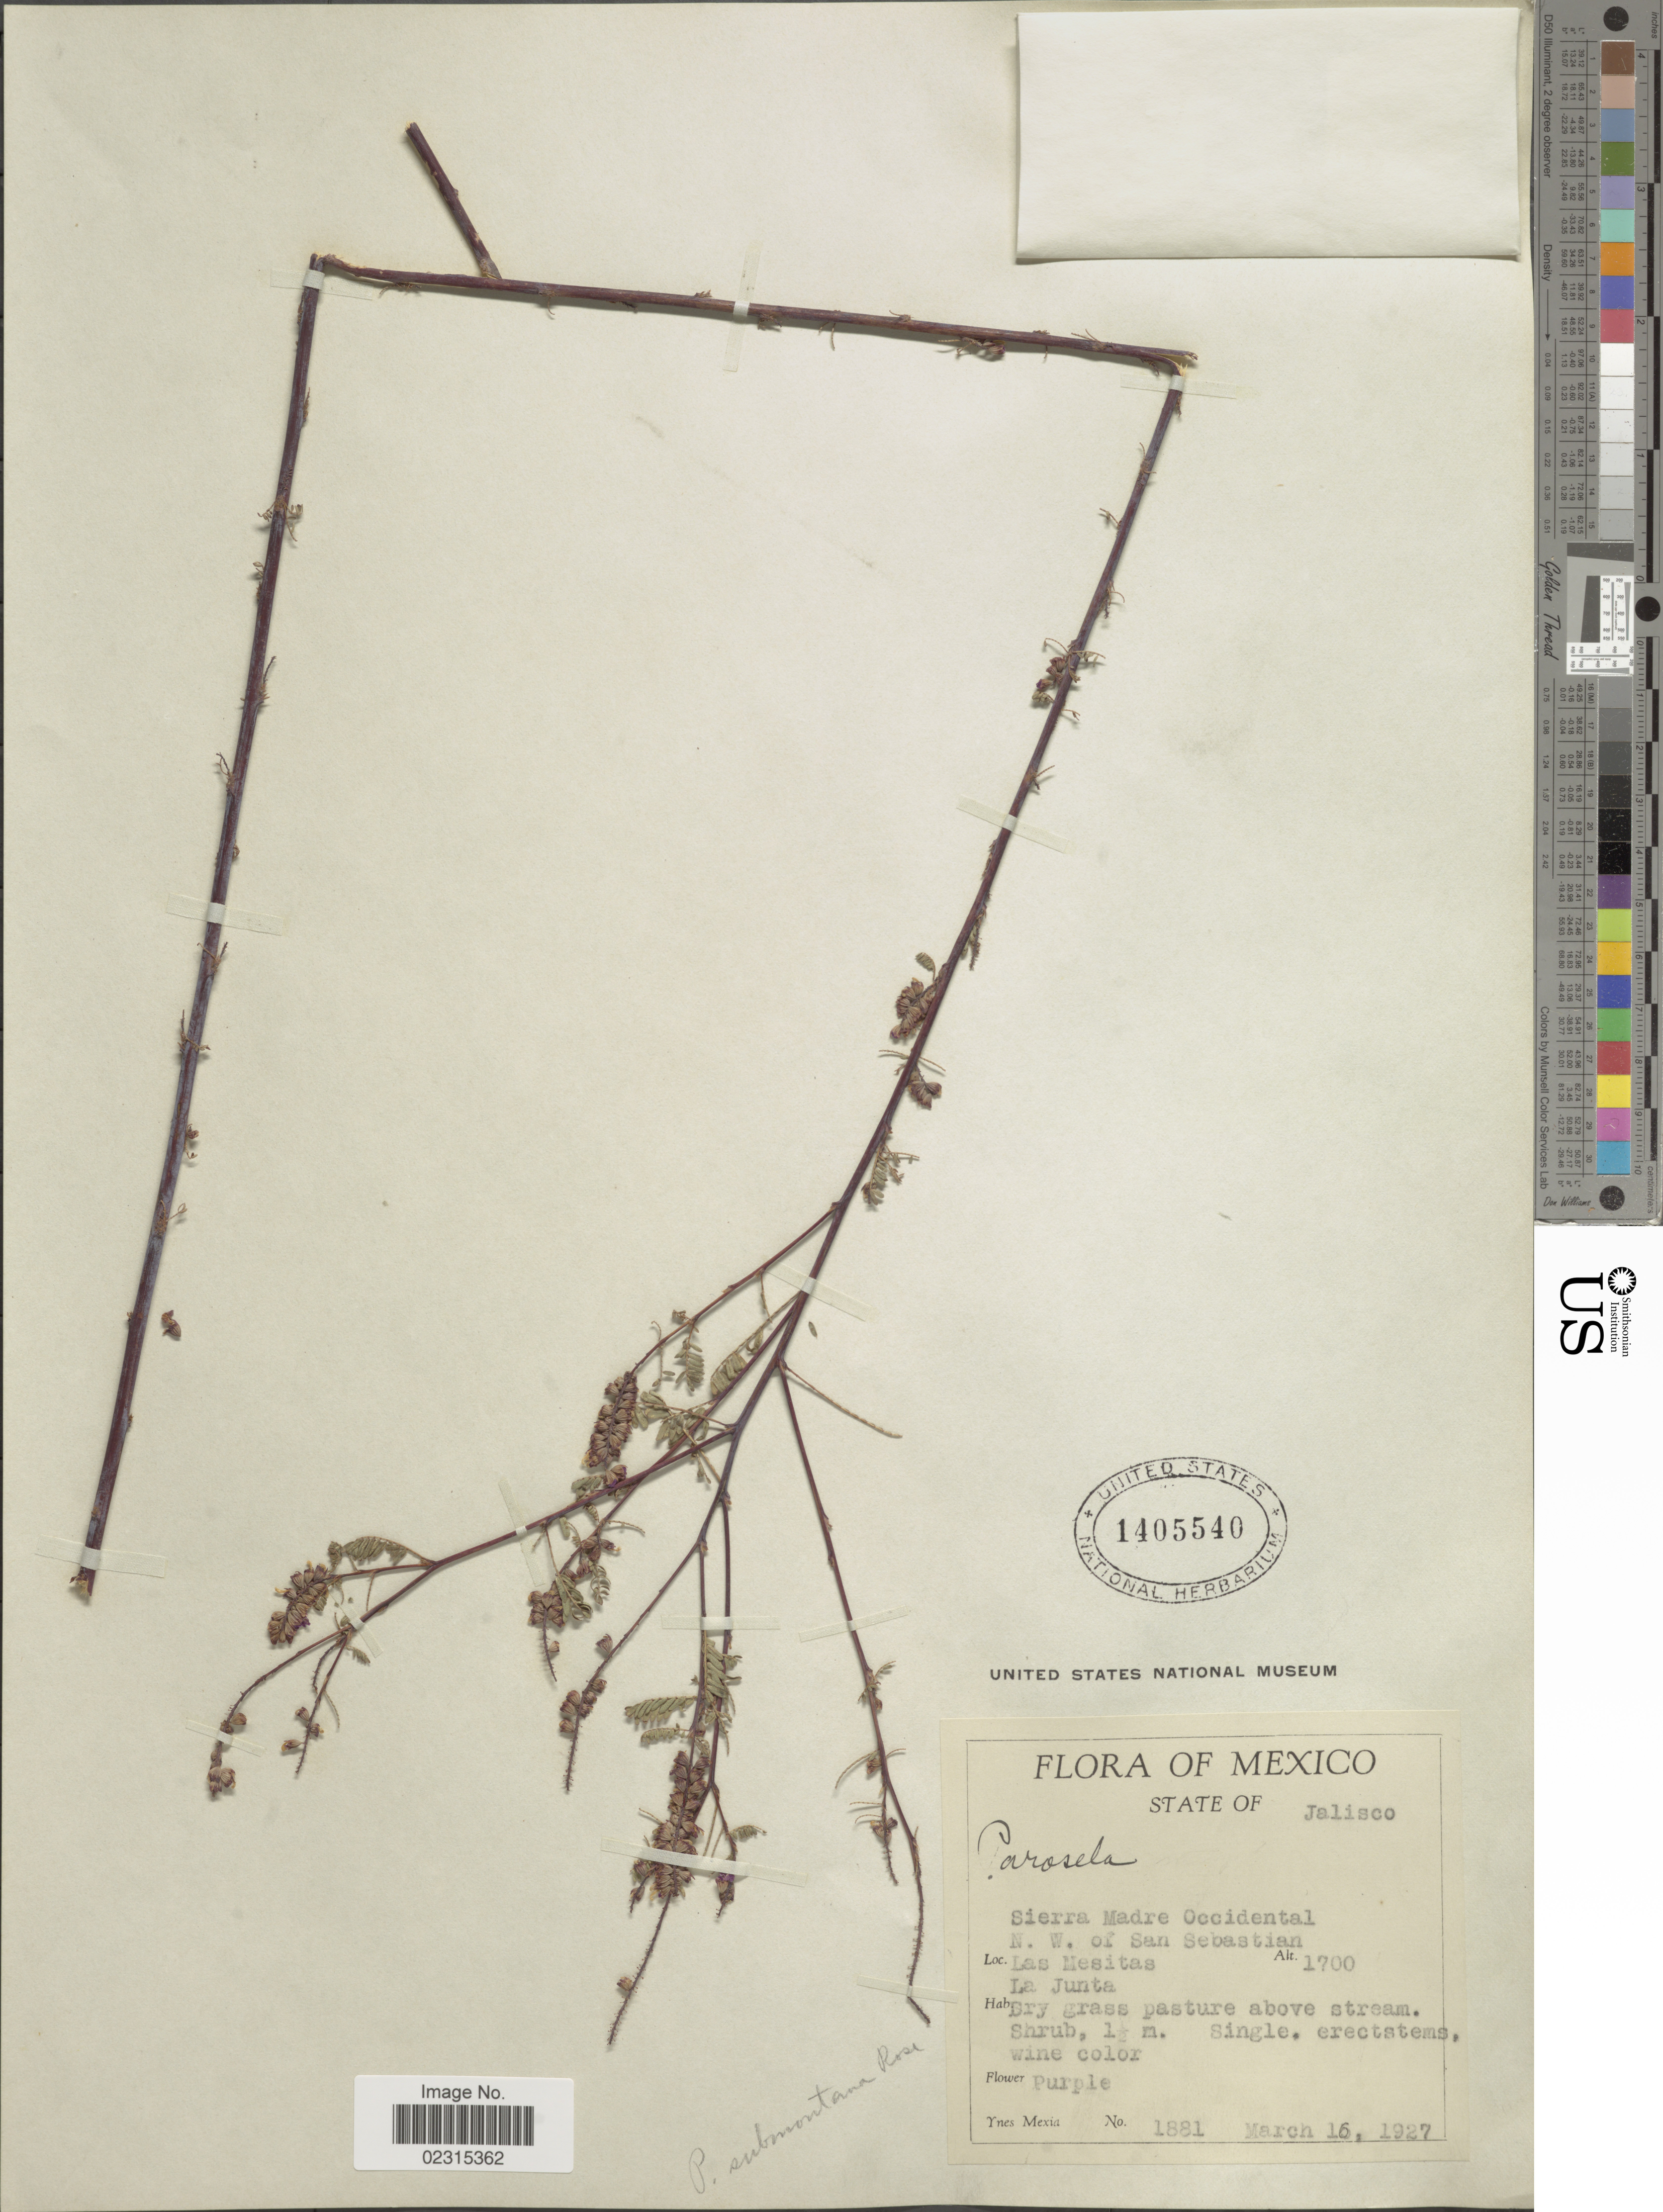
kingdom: Plantae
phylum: Tracheophyta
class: Magnoliopsida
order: Fabales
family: Fabaceae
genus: Marina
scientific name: Marina nutans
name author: (Cav.) Barneby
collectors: Y. Mexia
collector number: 1881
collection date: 1927-03-16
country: Mexico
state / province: Jalisco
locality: Sierra Madre Occidental, N. W. of San Sebastian. Las Mesitas La Junta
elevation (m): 1700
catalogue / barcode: US 1405540